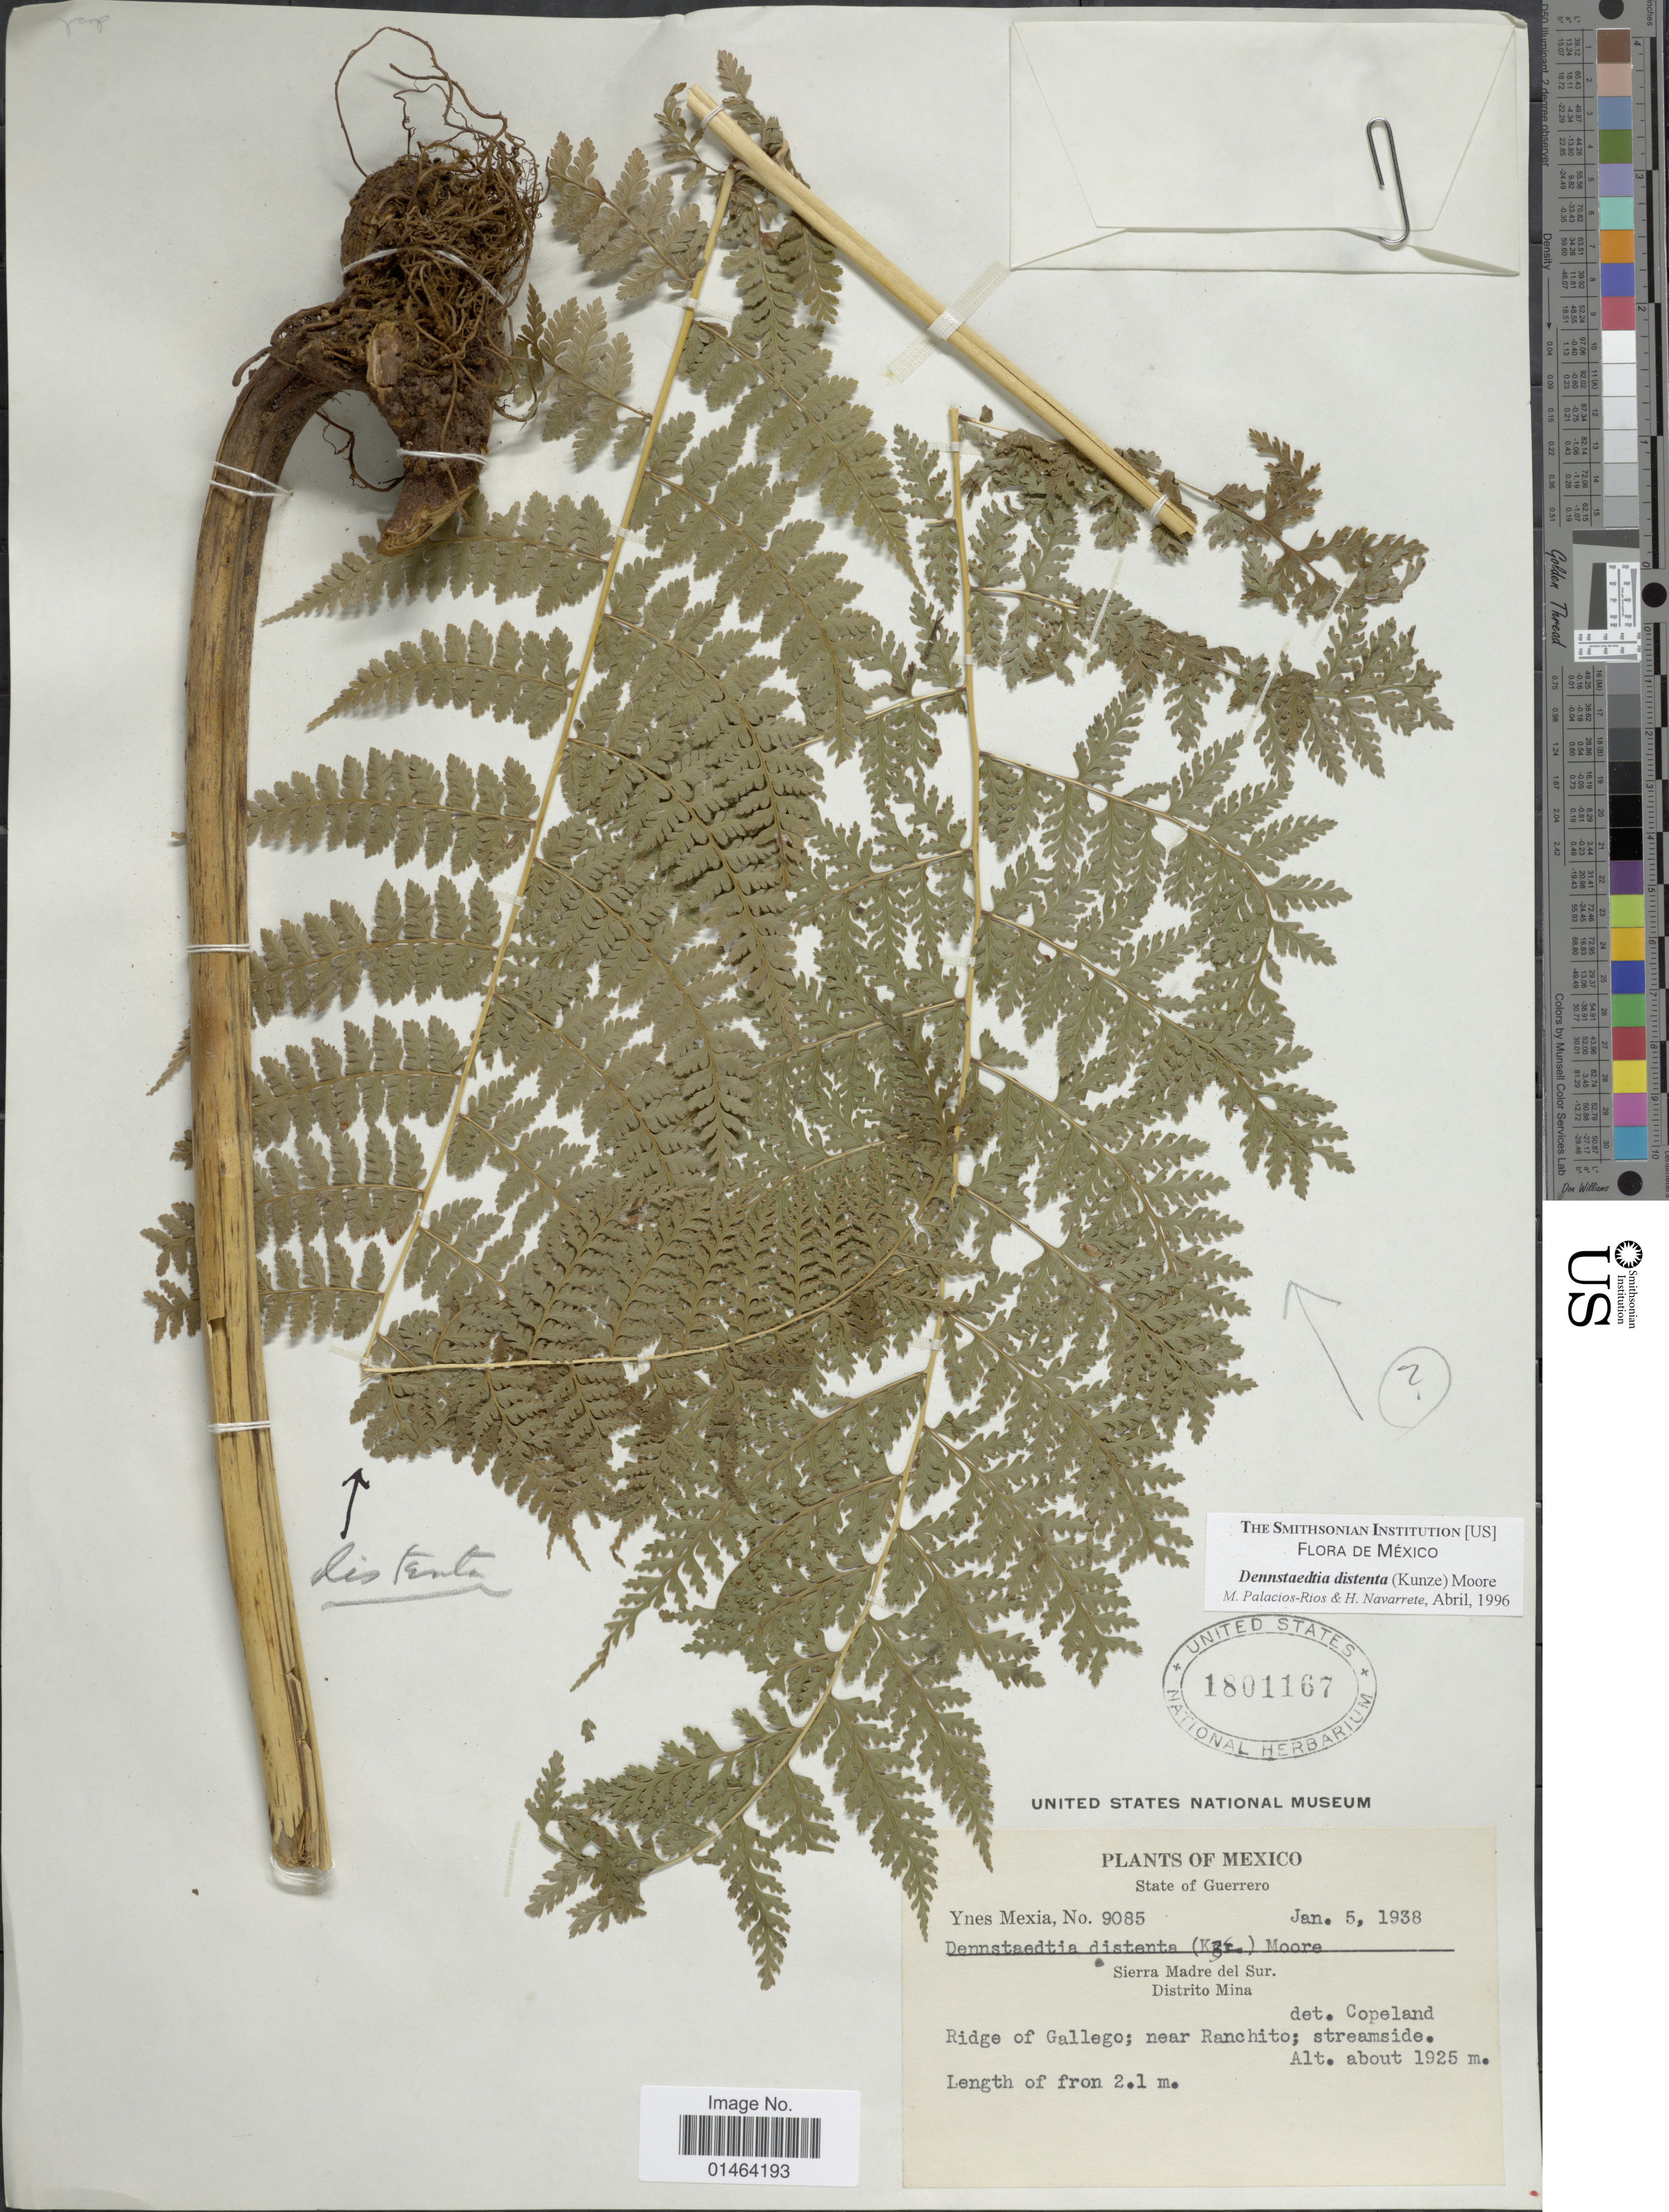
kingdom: Plantae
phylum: Tracheophyta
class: Polypodiopsida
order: Polypodiales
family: Dennstaedtiaceae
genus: Dennstaedtia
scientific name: Dennstaedtia distenta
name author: (Kunze) T. Moore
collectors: Y. Mexia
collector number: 9085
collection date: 1938-01-05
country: Mexico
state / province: Guerrero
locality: Sierra Madre del Sur. Distrito Mina. Ridge of Gallego; near Ranchito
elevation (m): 1925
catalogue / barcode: US 1801167